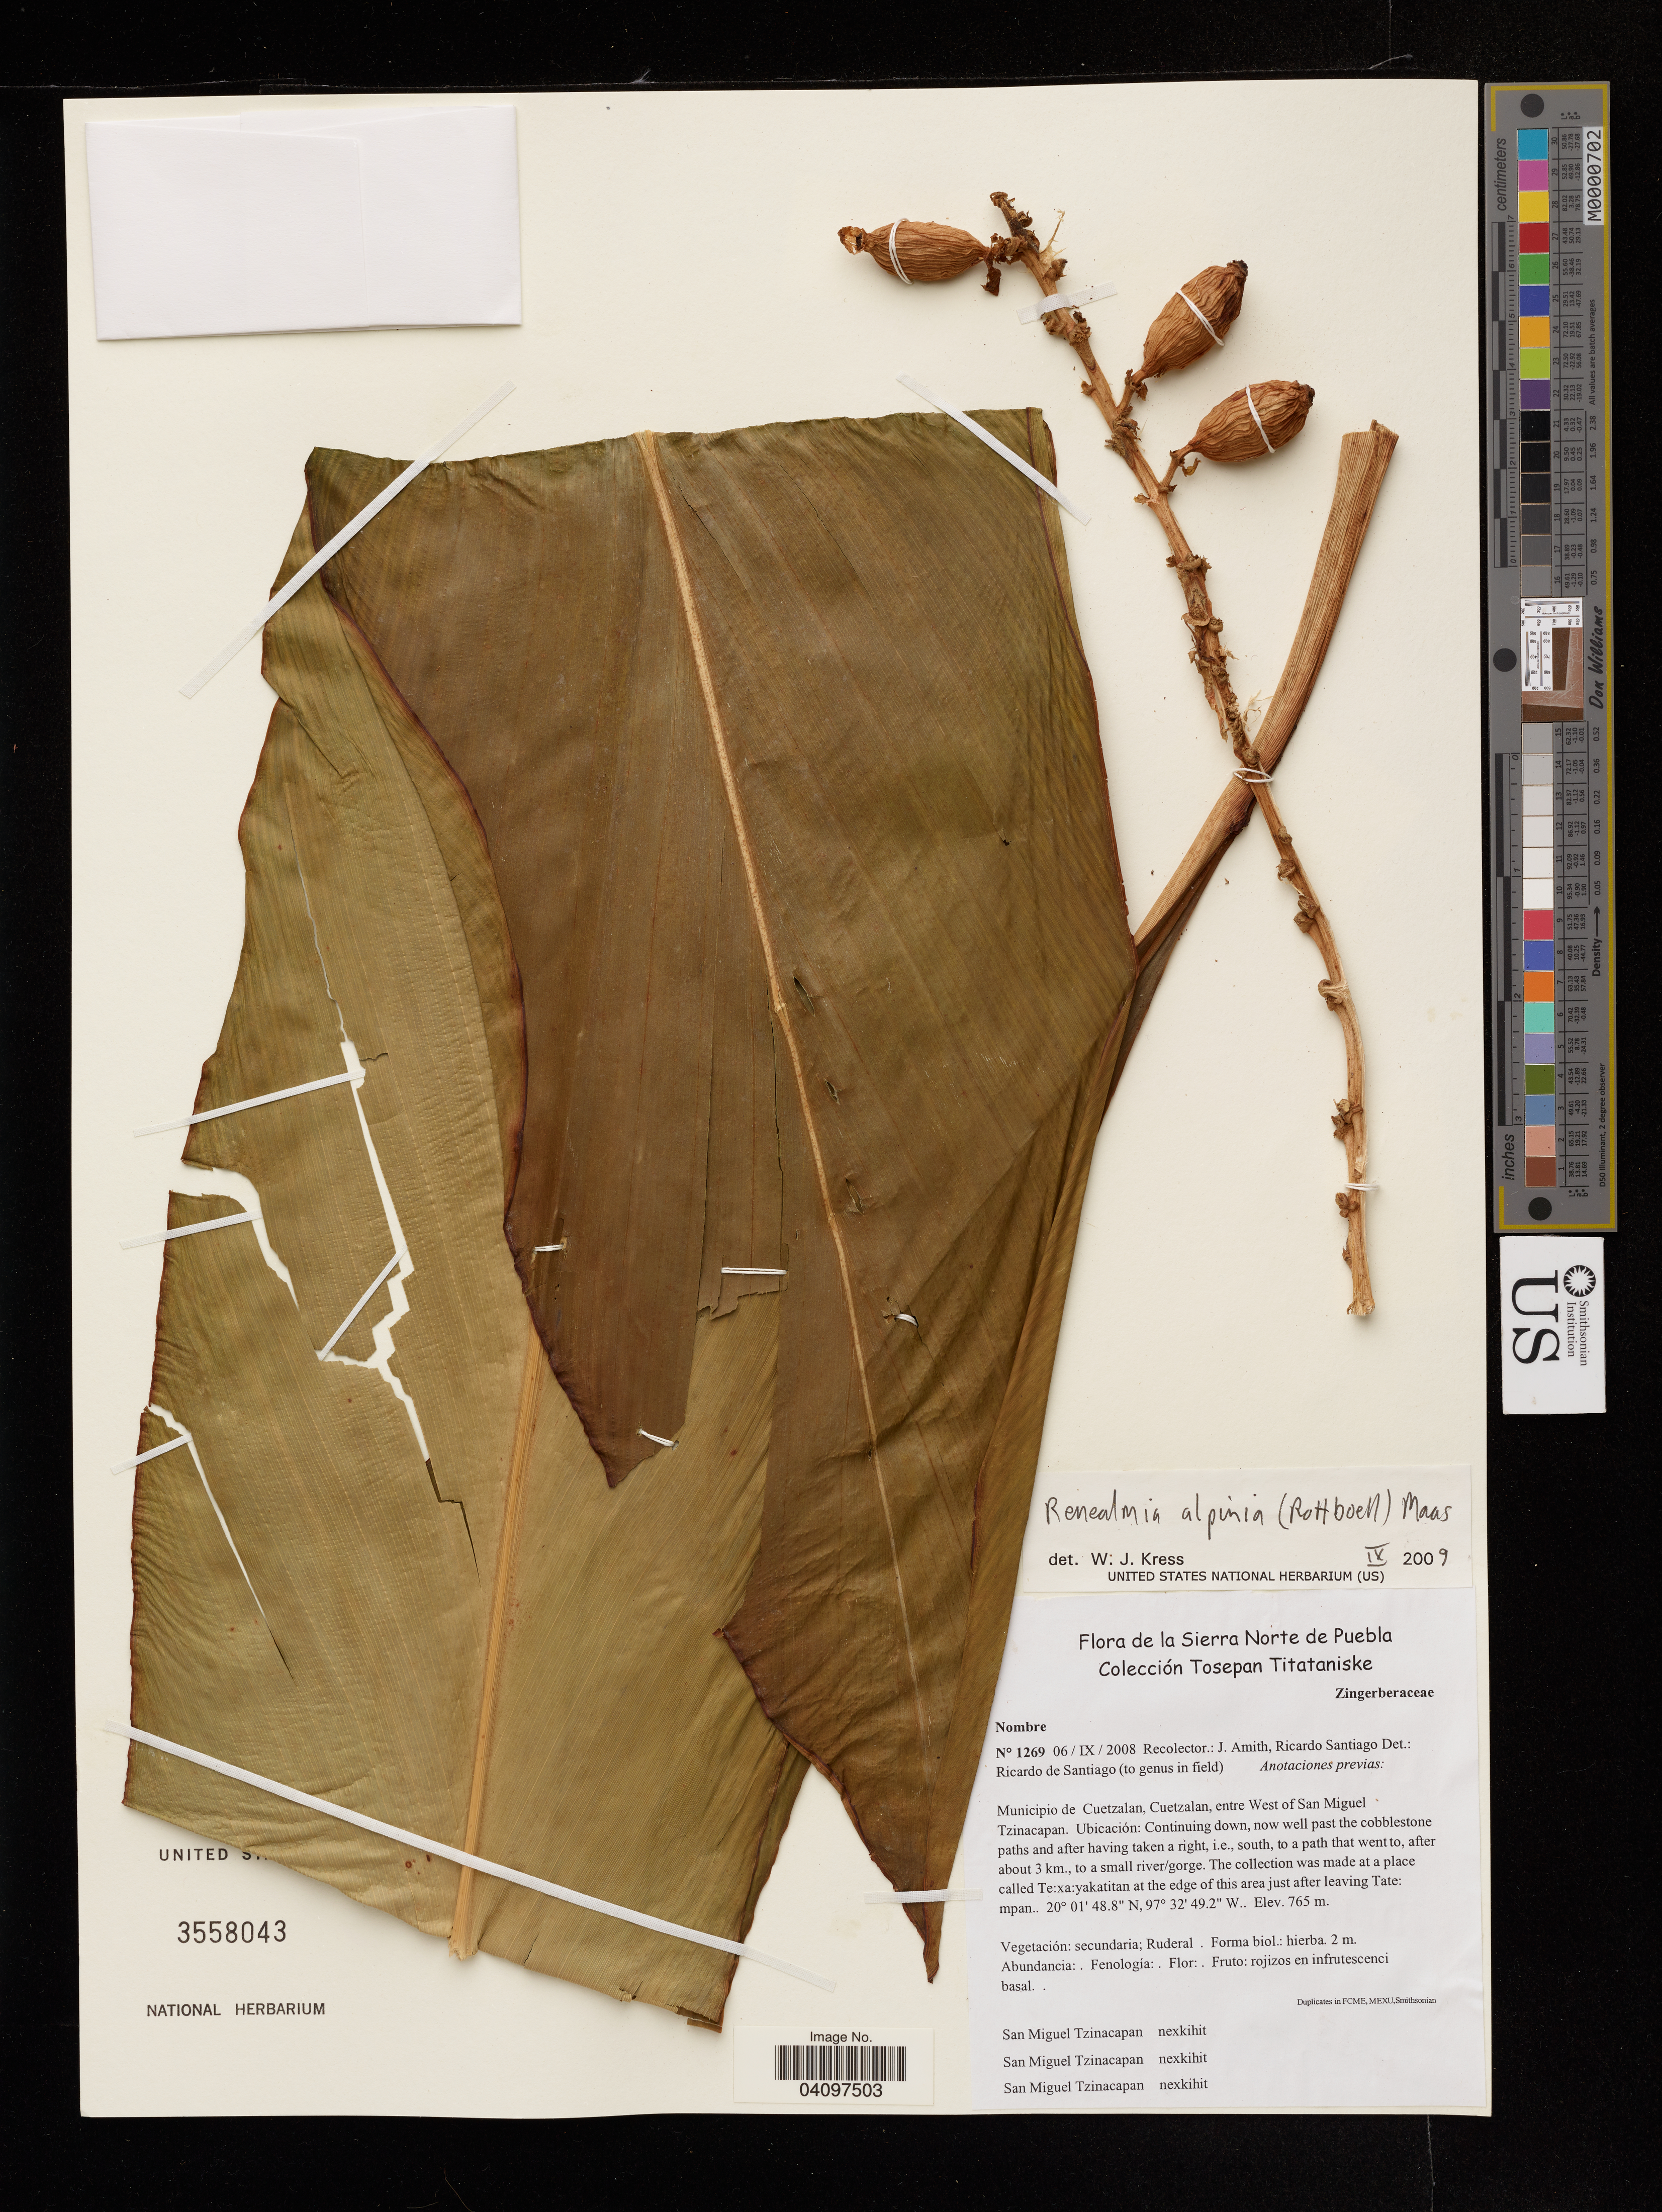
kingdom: Plantae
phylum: Tracheophyta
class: Liliopsida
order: Zingiberales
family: Zingiberaceae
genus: Renealmia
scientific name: Renealmia alpinia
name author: (Rottb.) Maas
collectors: J. D. Amith & R. Santiago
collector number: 1269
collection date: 2008-09-06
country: Mexico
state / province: Puebla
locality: La Sierra Norte de Puebla. Municipio de Cuetzalan, Cuetzalan, entre West of San Miguel Tzinacapan. Ubicación: Continuing down, now well past the cobblestone paths and after having taken a right, i.e., south, to a path that went to, after about 3 km., to a small river/gorge. The collection was made at a place called Te:xa:yakatitan at the edge of this area just after leaving Tate: mpan.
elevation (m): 765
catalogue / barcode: US 3558043